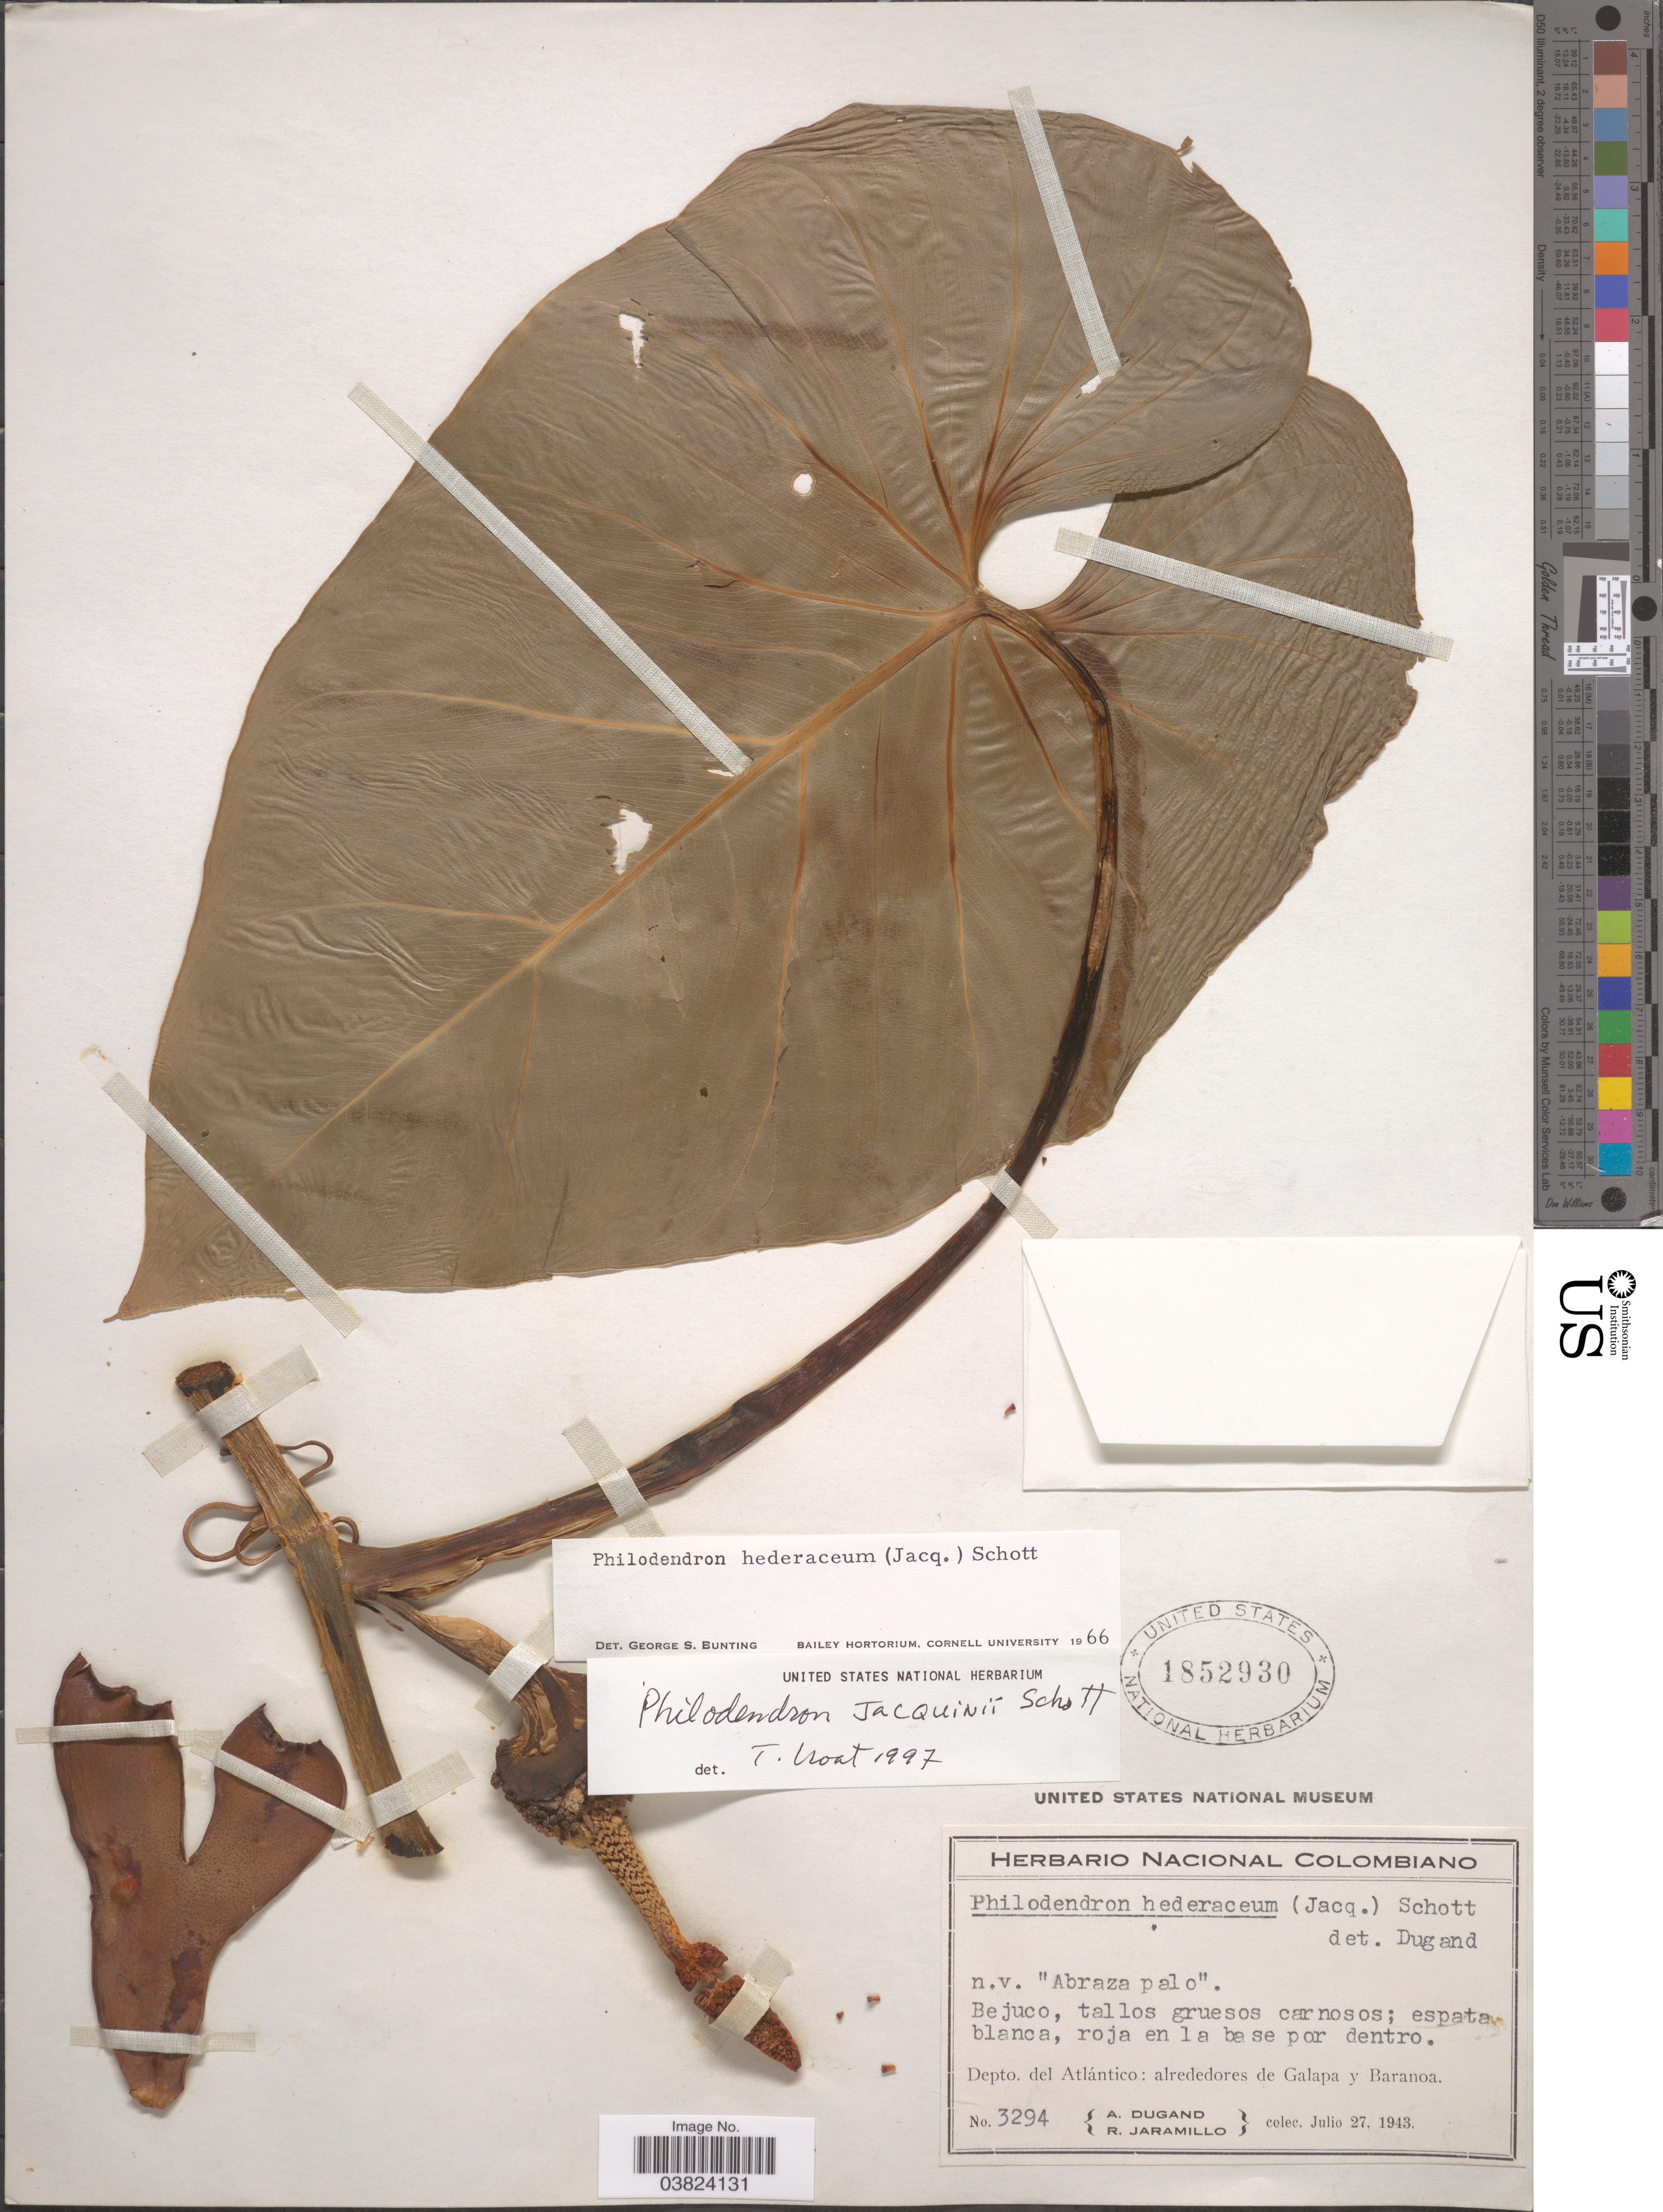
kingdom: Plantae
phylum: Tracheophyta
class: Liliopsida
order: Alismatales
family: Araceae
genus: Philodendron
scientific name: Philodendron jacquinii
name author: Schott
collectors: A. Dugand & R. Jaramillo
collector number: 3294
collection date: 1943-07-27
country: Colombia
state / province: Atlántico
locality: Depto. del Atlántico: alrededores de Galapa y Baranoa.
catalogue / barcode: US 1852930